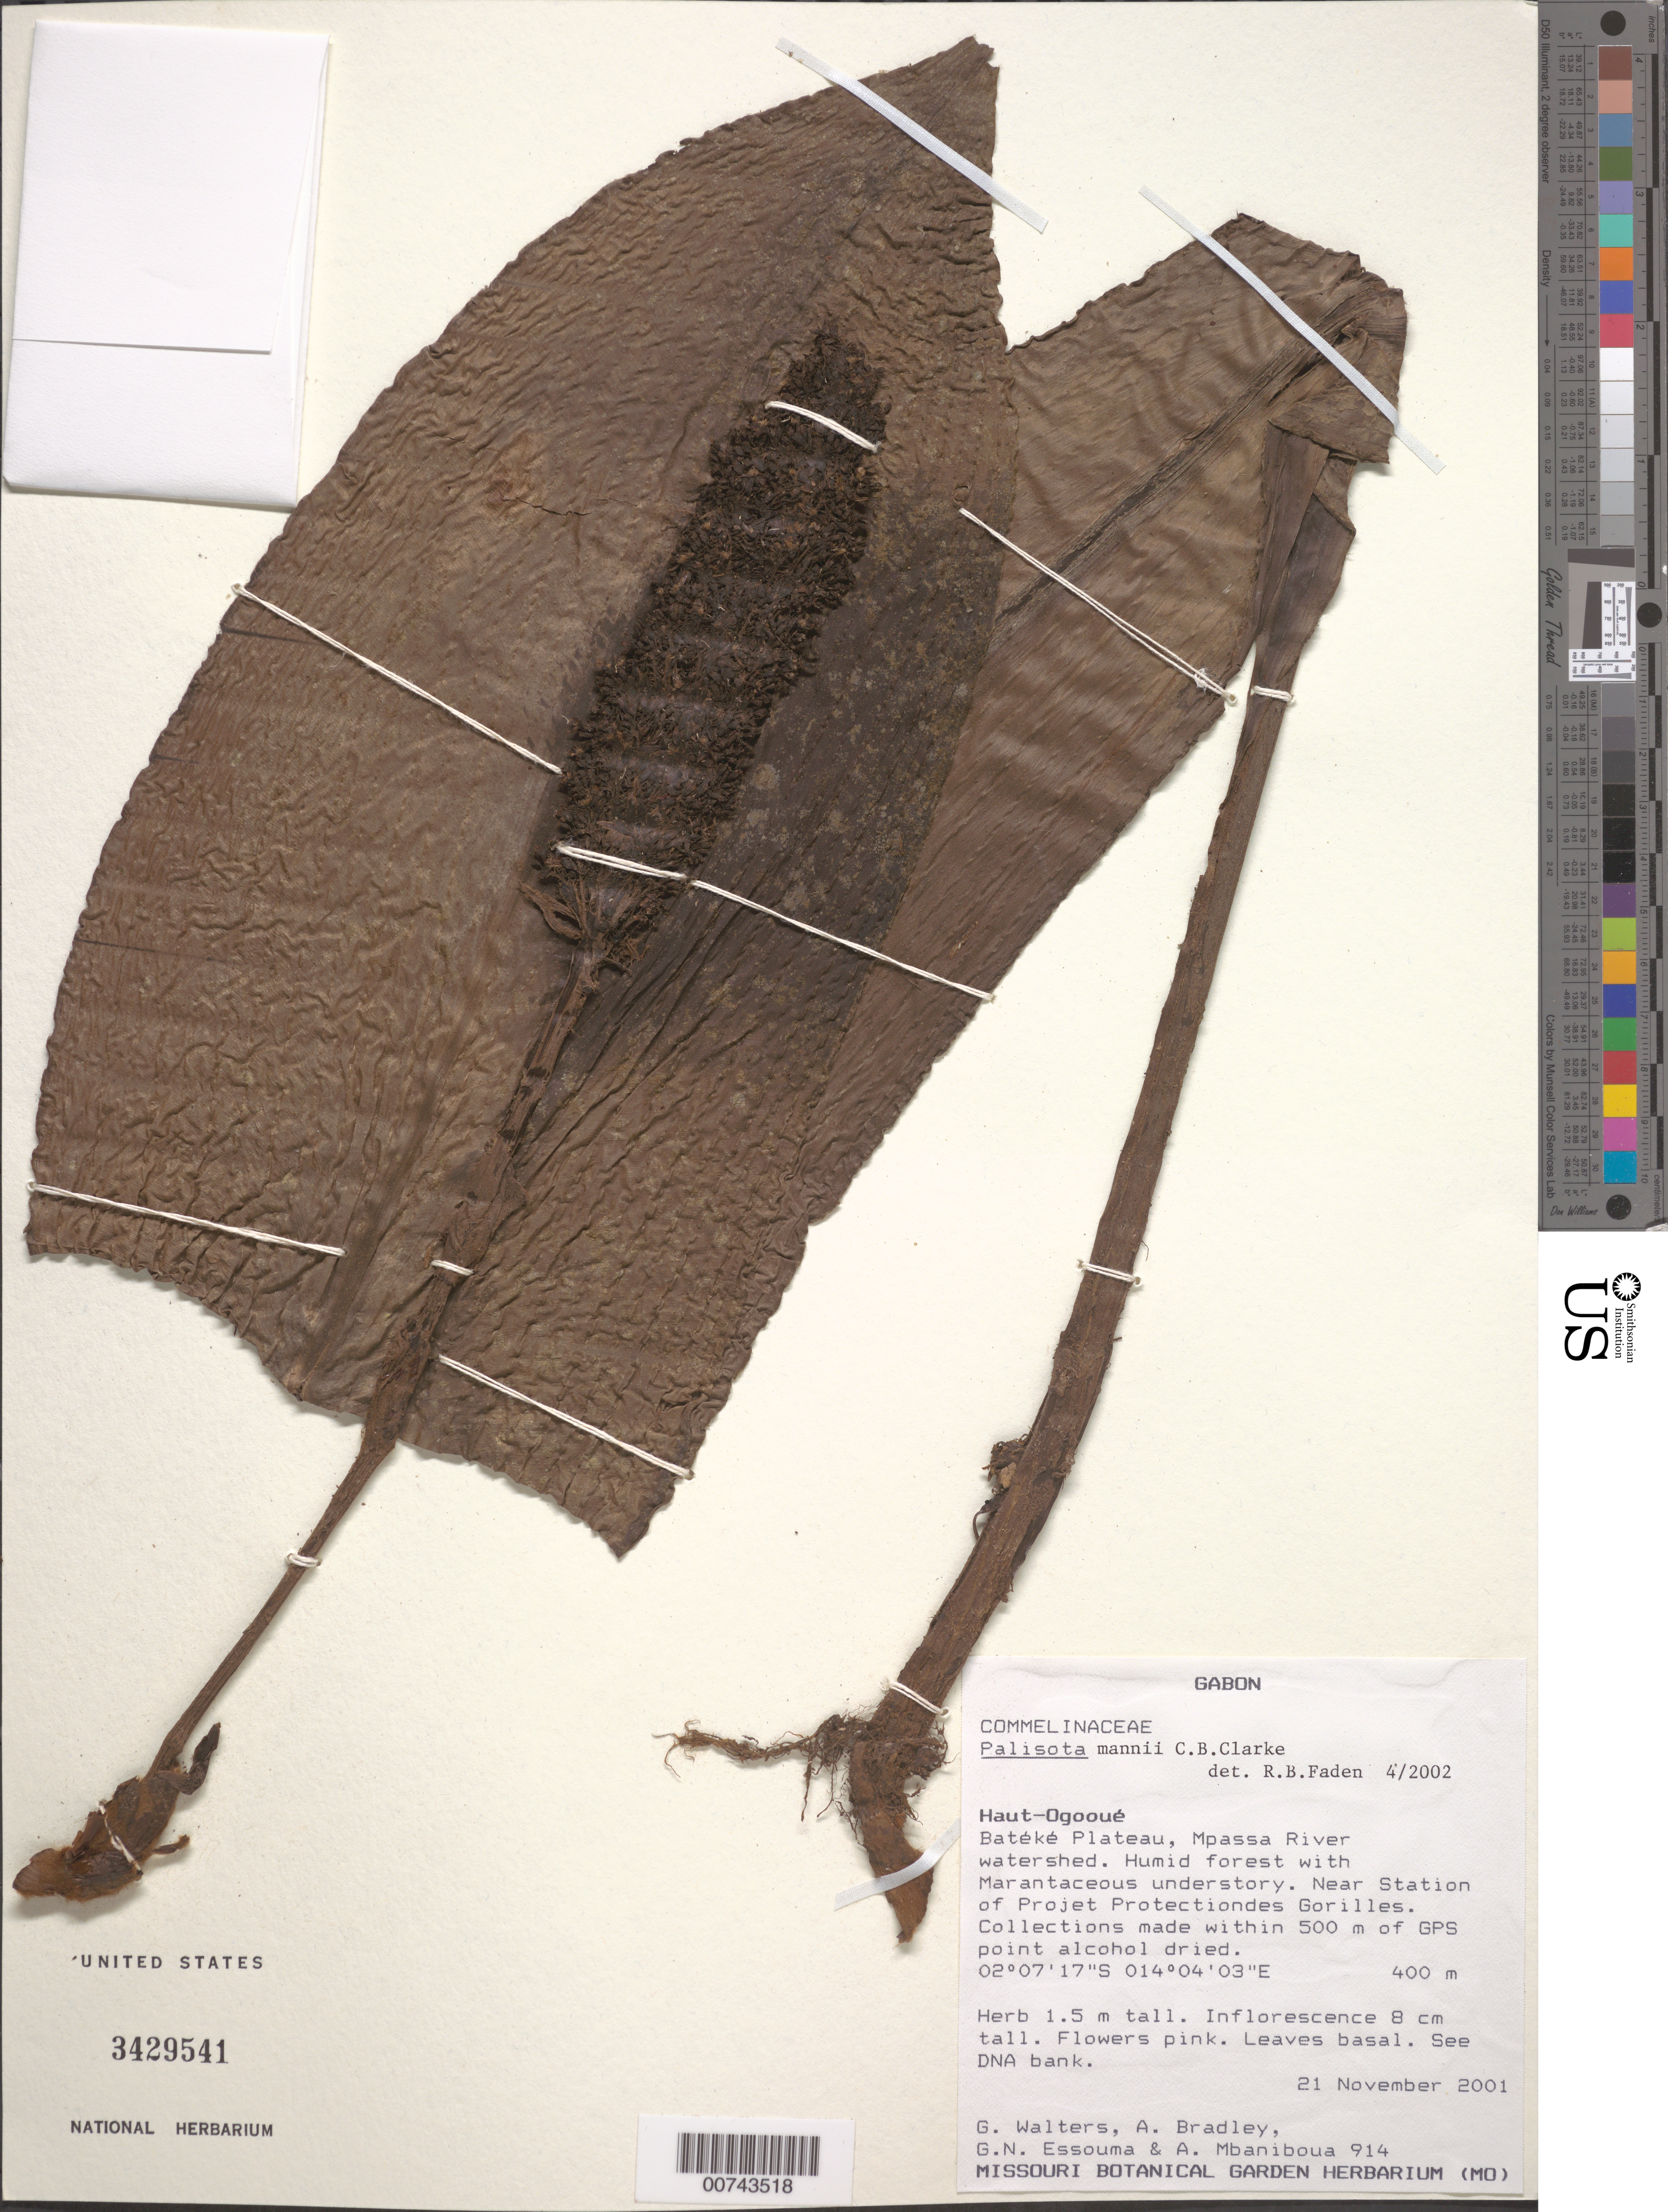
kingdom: Plantae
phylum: Tracheophyta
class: Liliopsida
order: Commelinales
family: Commelinaceae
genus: Palisota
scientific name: Palisota mannii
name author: C.B. Clarke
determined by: Faden, Robert B., (US), Smithsonian Institution - National Museum of Natural History (UNITED STATES)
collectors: G. Walters, A. F. Bradley, G. Essouma & A. Mbaniboua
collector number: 914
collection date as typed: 21 Nov 2001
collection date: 2001-11-21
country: Gabon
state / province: Haut-Ogooue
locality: Bateke Plateau, Station of Projet de Protection des Gorilles.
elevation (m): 400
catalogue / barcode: US 3429541